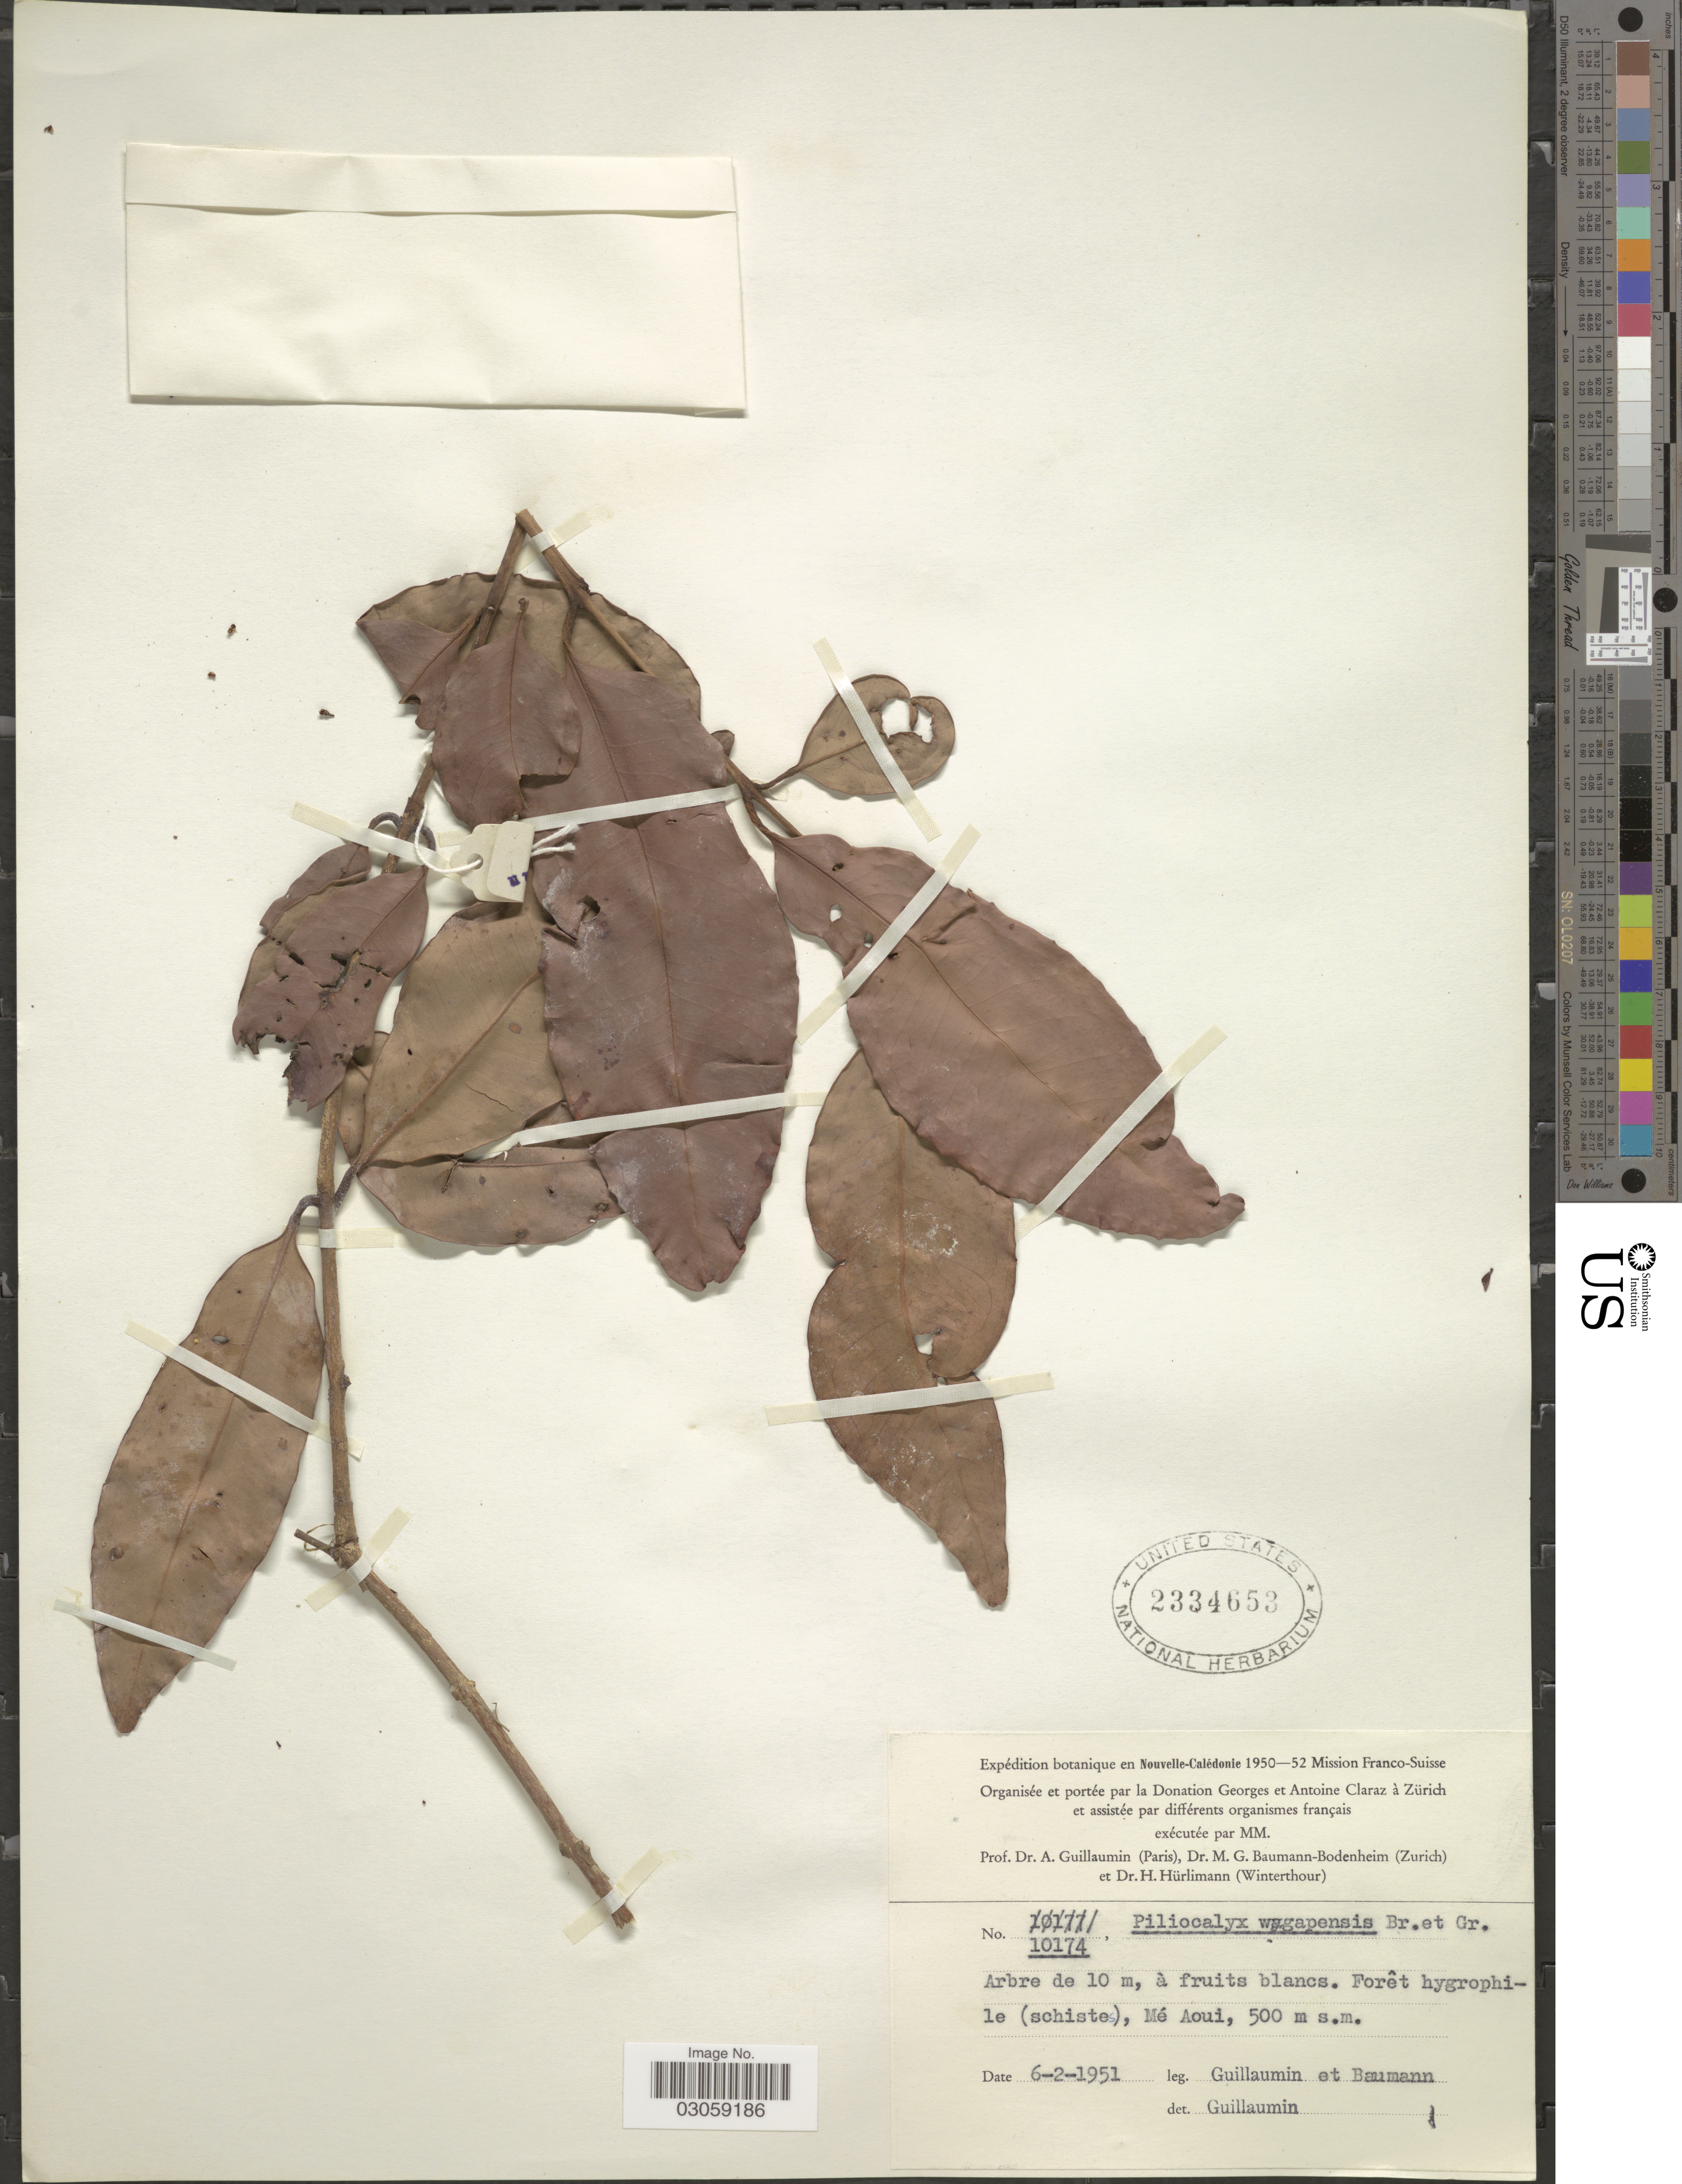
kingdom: Plantae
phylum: Tracheophyta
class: Magnoliopsida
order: Myrtales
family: Myrtaceae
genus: Syzygium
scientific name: Syzygium lifuanum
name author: Däniker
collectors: A. Guillaumin & M. G. Baumann-Bodenheim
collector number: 10174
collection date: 1951-02-06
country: New Caledonia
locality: En Nouvelle-Calédonie. Mé Aoui.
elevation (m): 500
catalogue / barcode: US 2334653